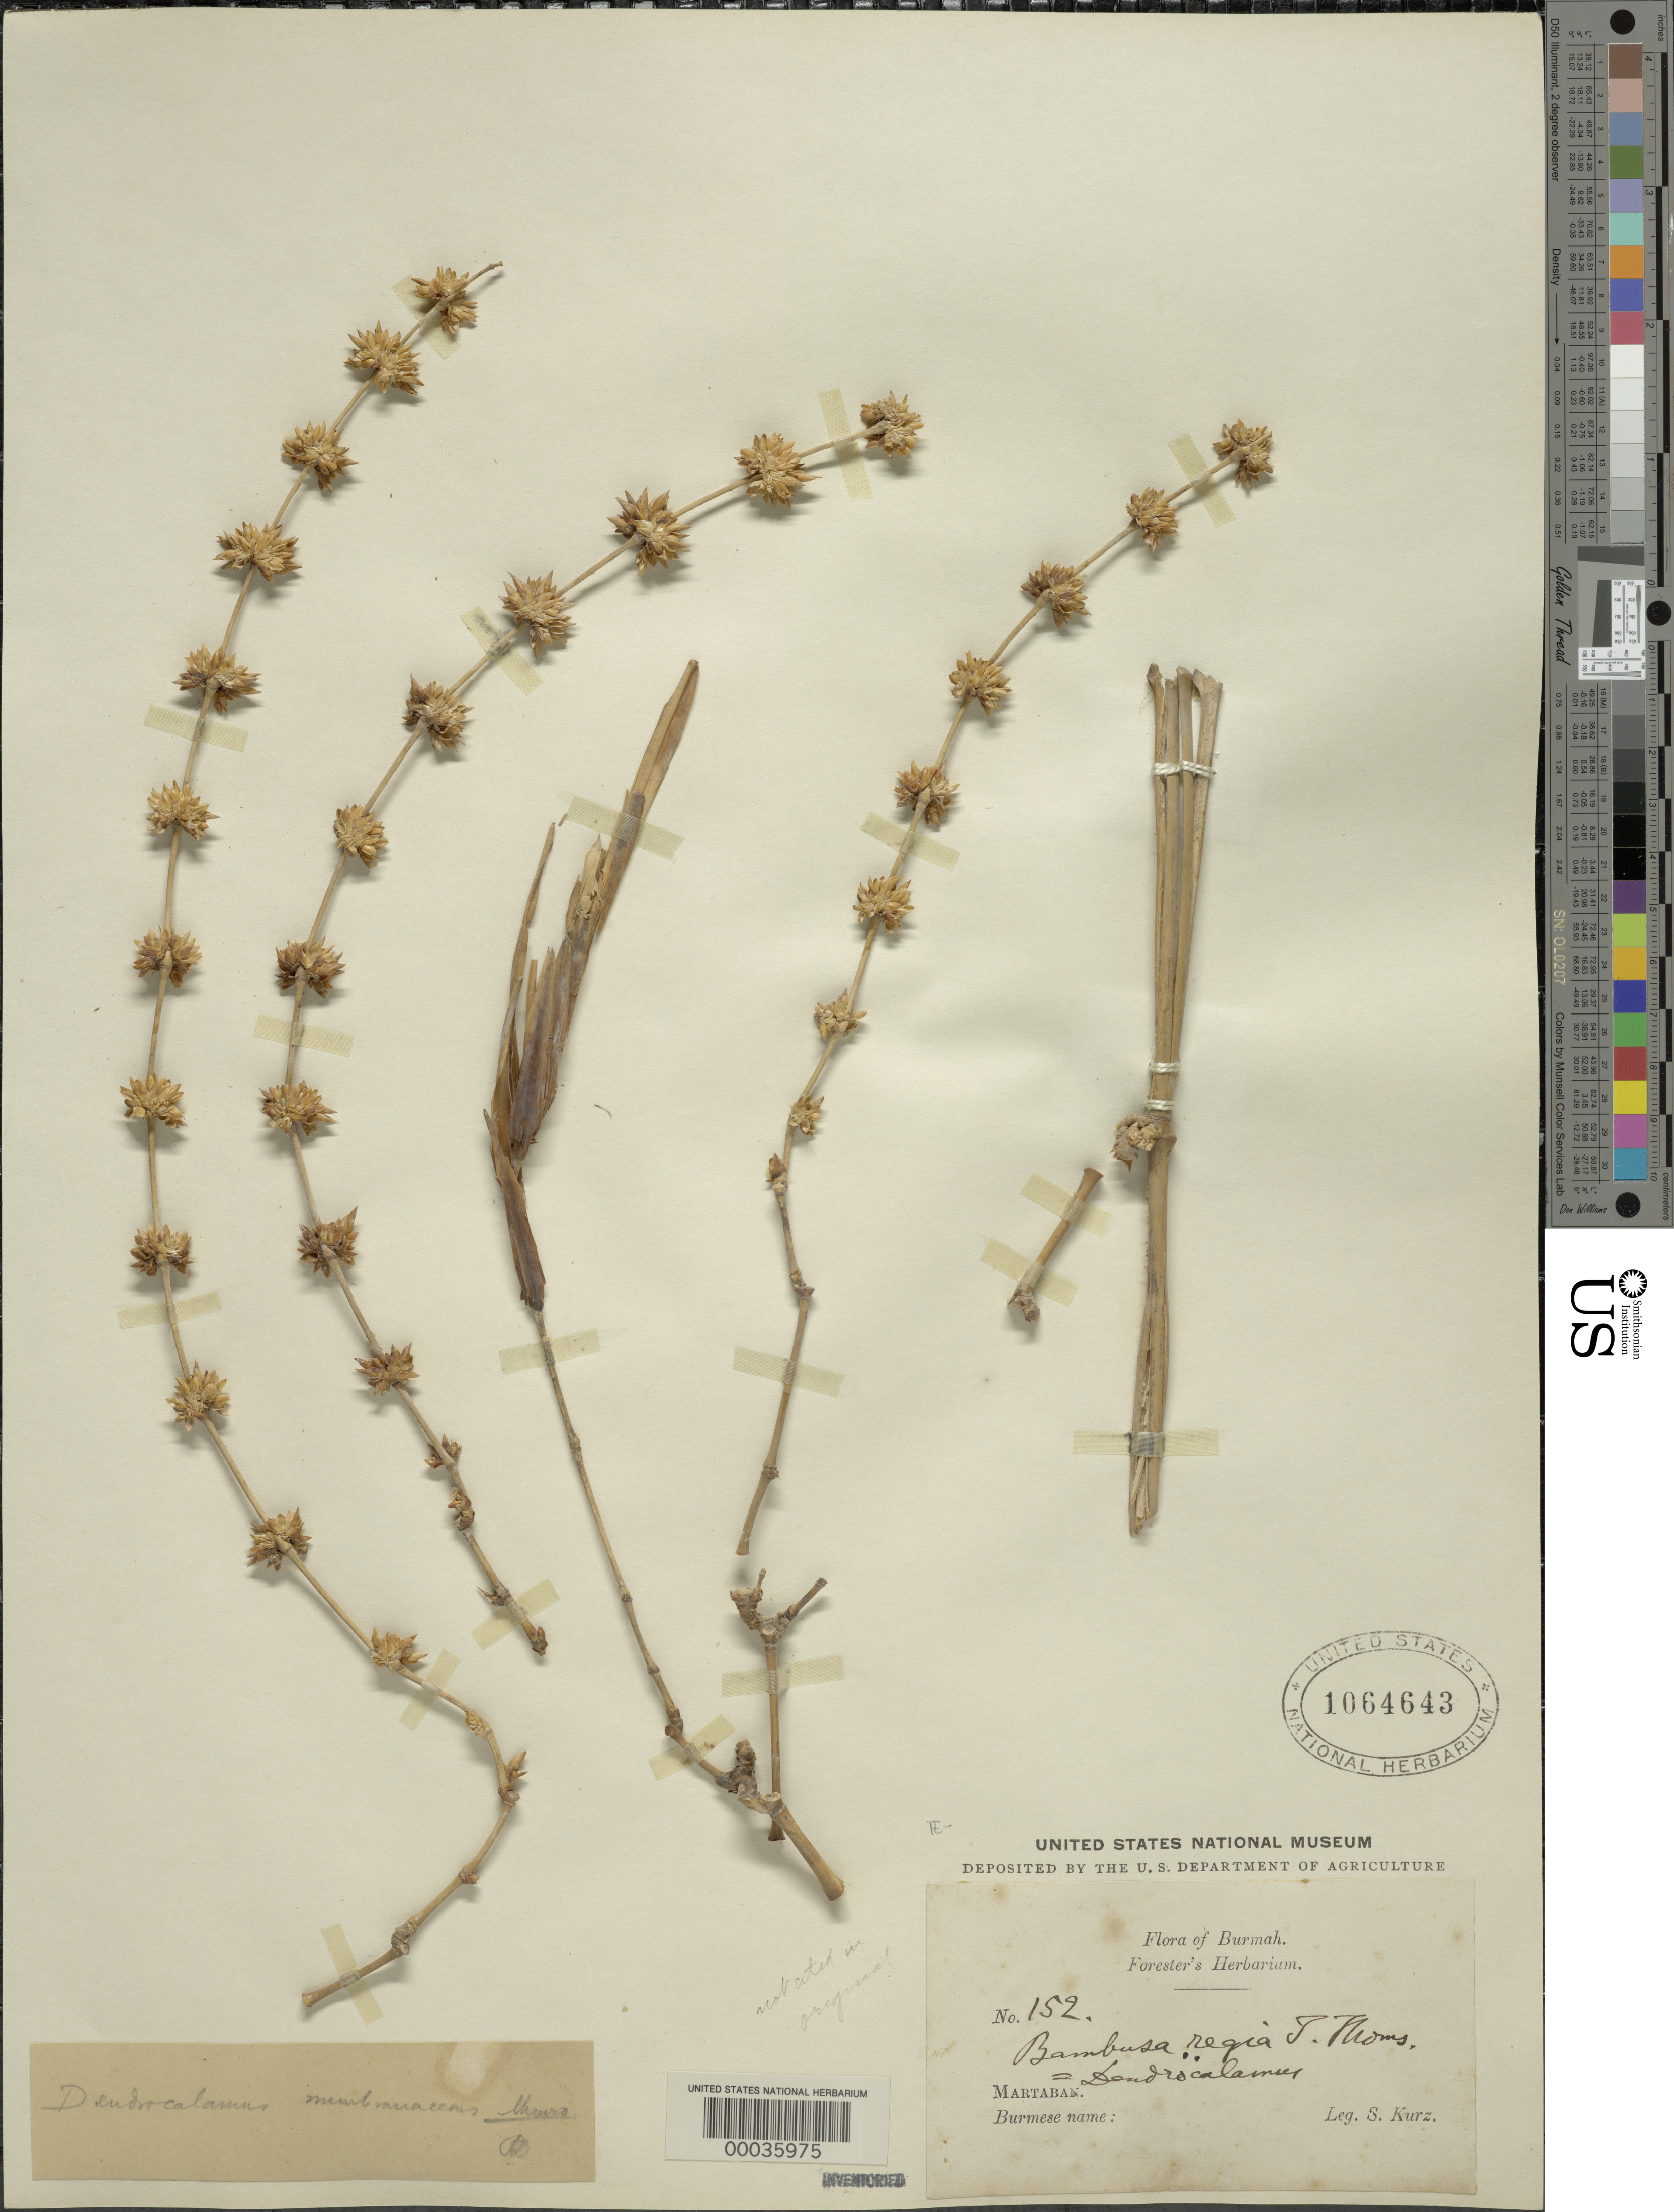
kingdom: Plantae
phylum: Tracheophyta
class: Liliopsida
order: Poales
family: Poaceae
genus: Dendrocalamus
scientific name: Dendrocalamus sp.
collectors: W. Kurz et al.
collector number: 152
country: Myanmar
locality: Martaban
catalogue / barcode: US 1064643